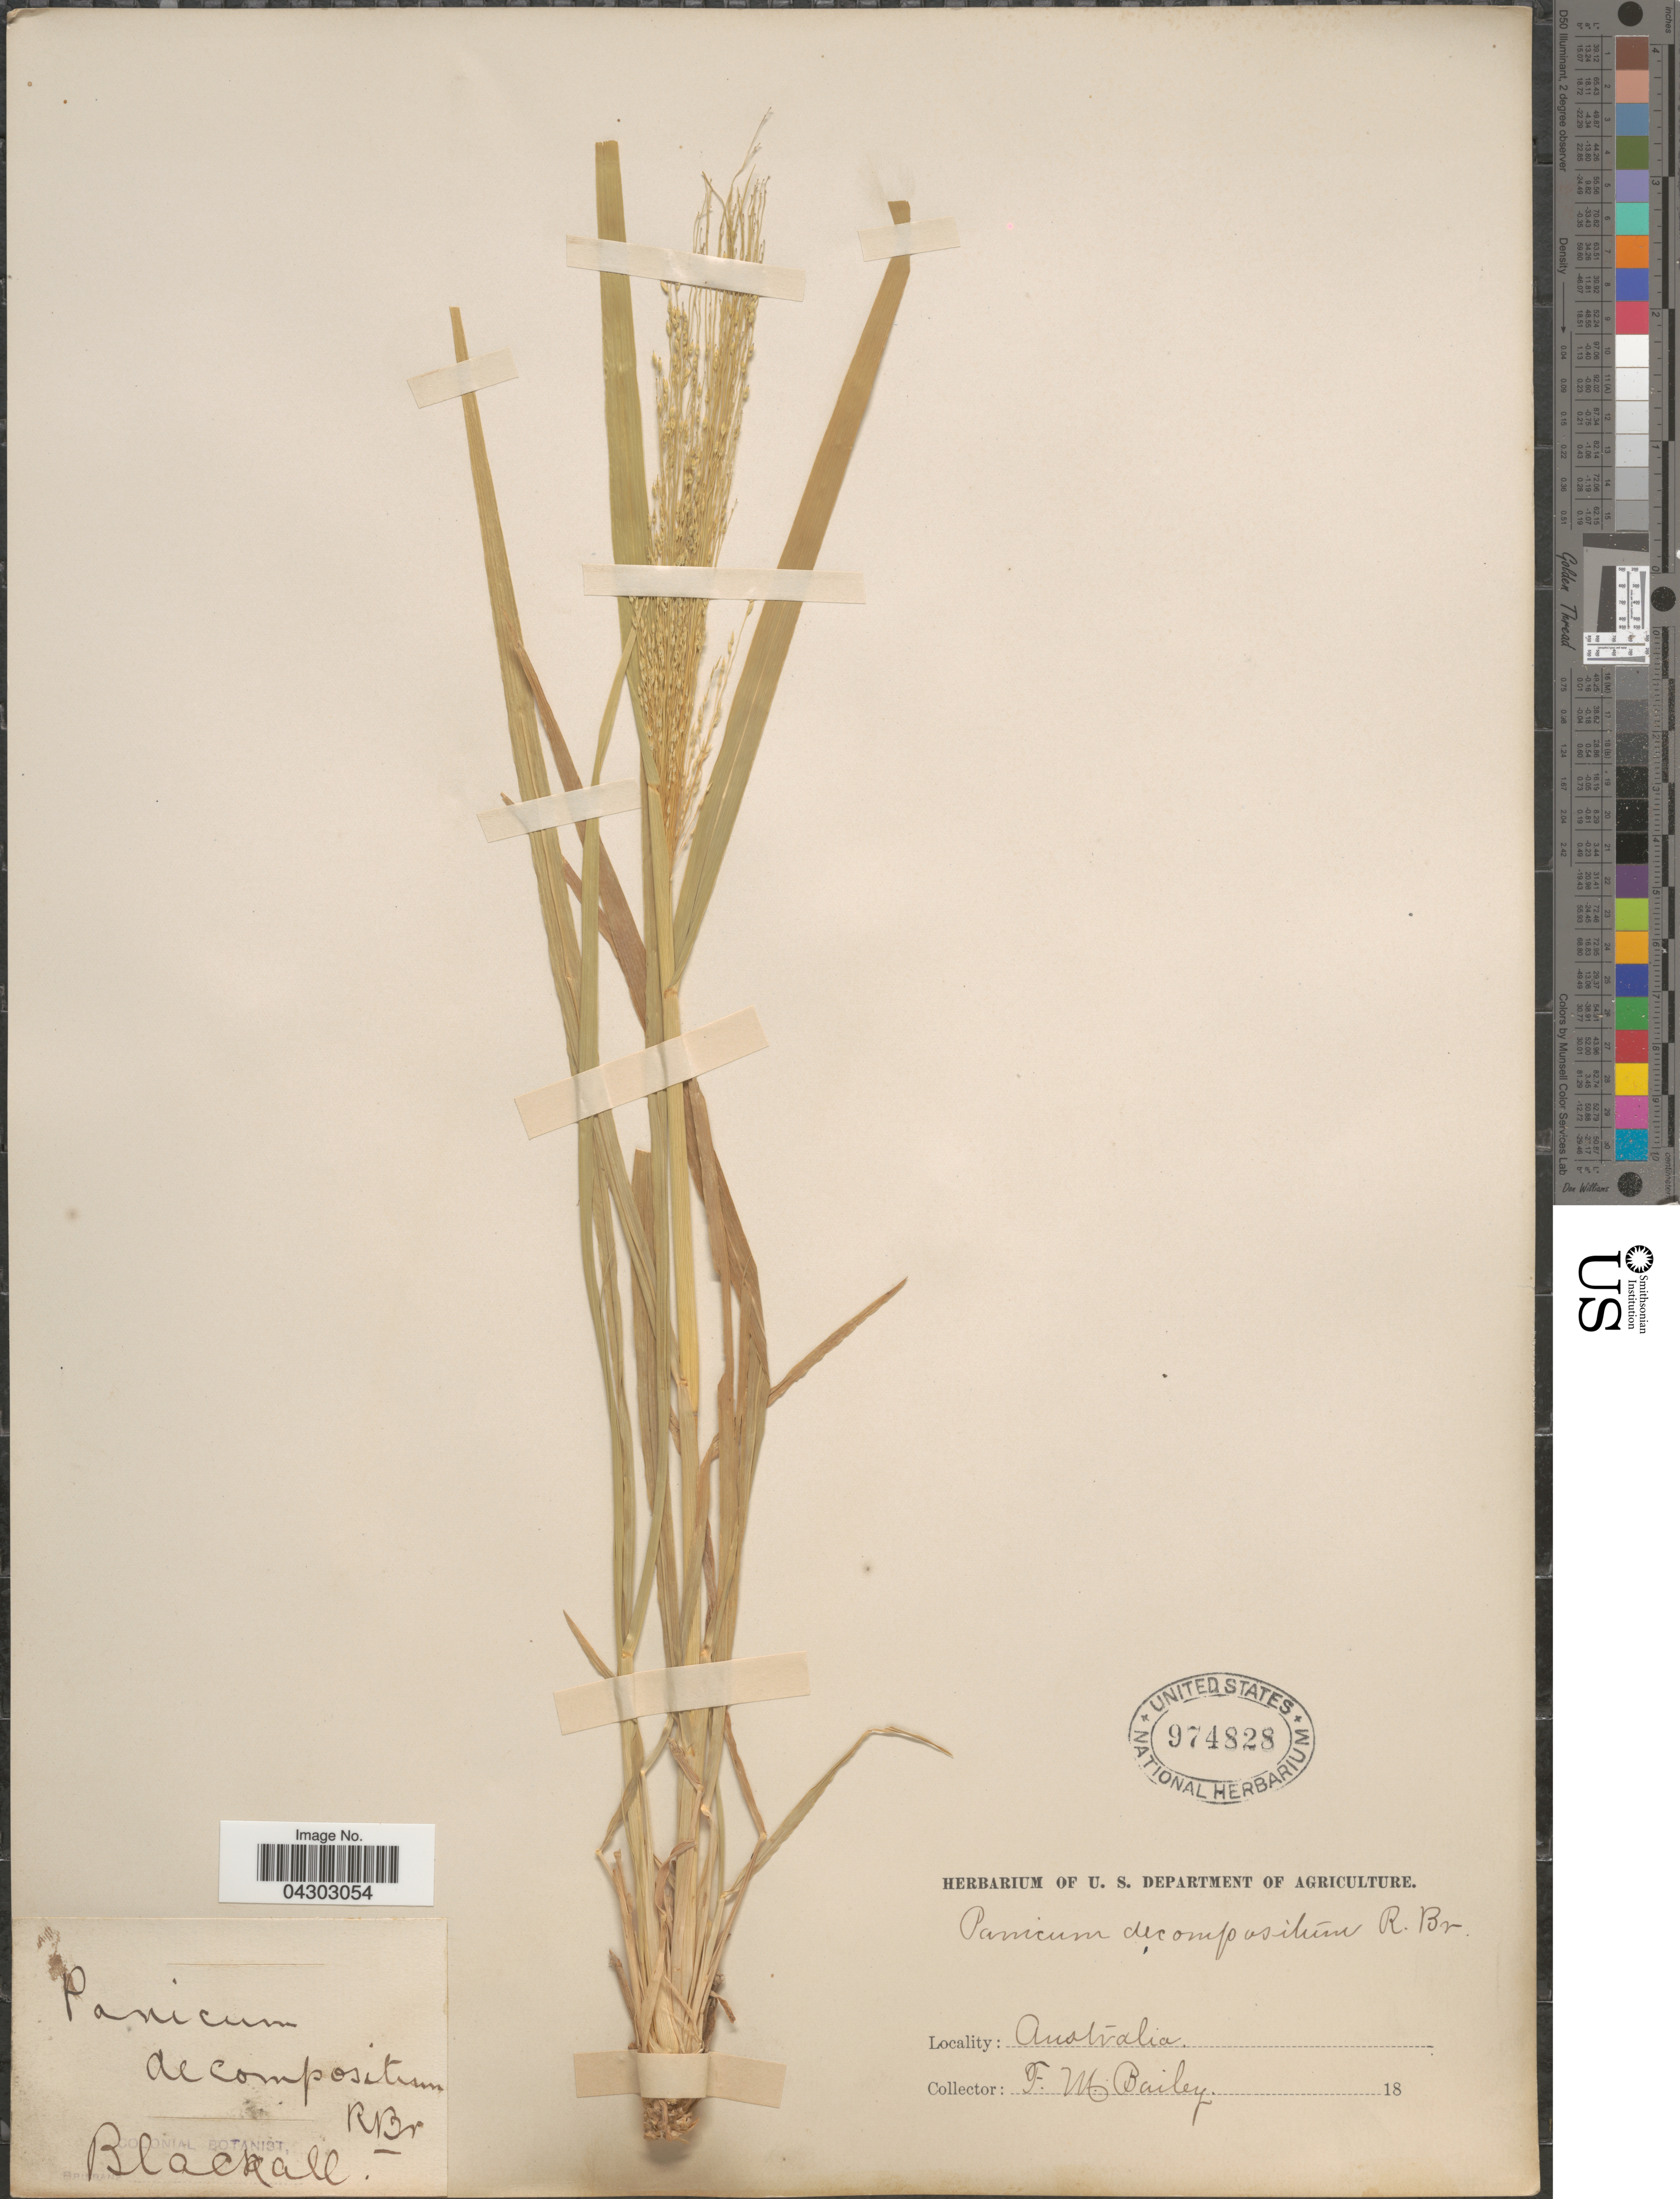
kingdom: Plantae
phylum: Tracheophyta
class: Liliopsida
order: Poales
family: Poaceae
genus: Panicum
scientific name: Panicum decompositum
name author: R. Br.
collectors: F. M. Bailey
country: Australia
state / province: Queensland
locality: Blackall.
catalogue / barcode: US 974828